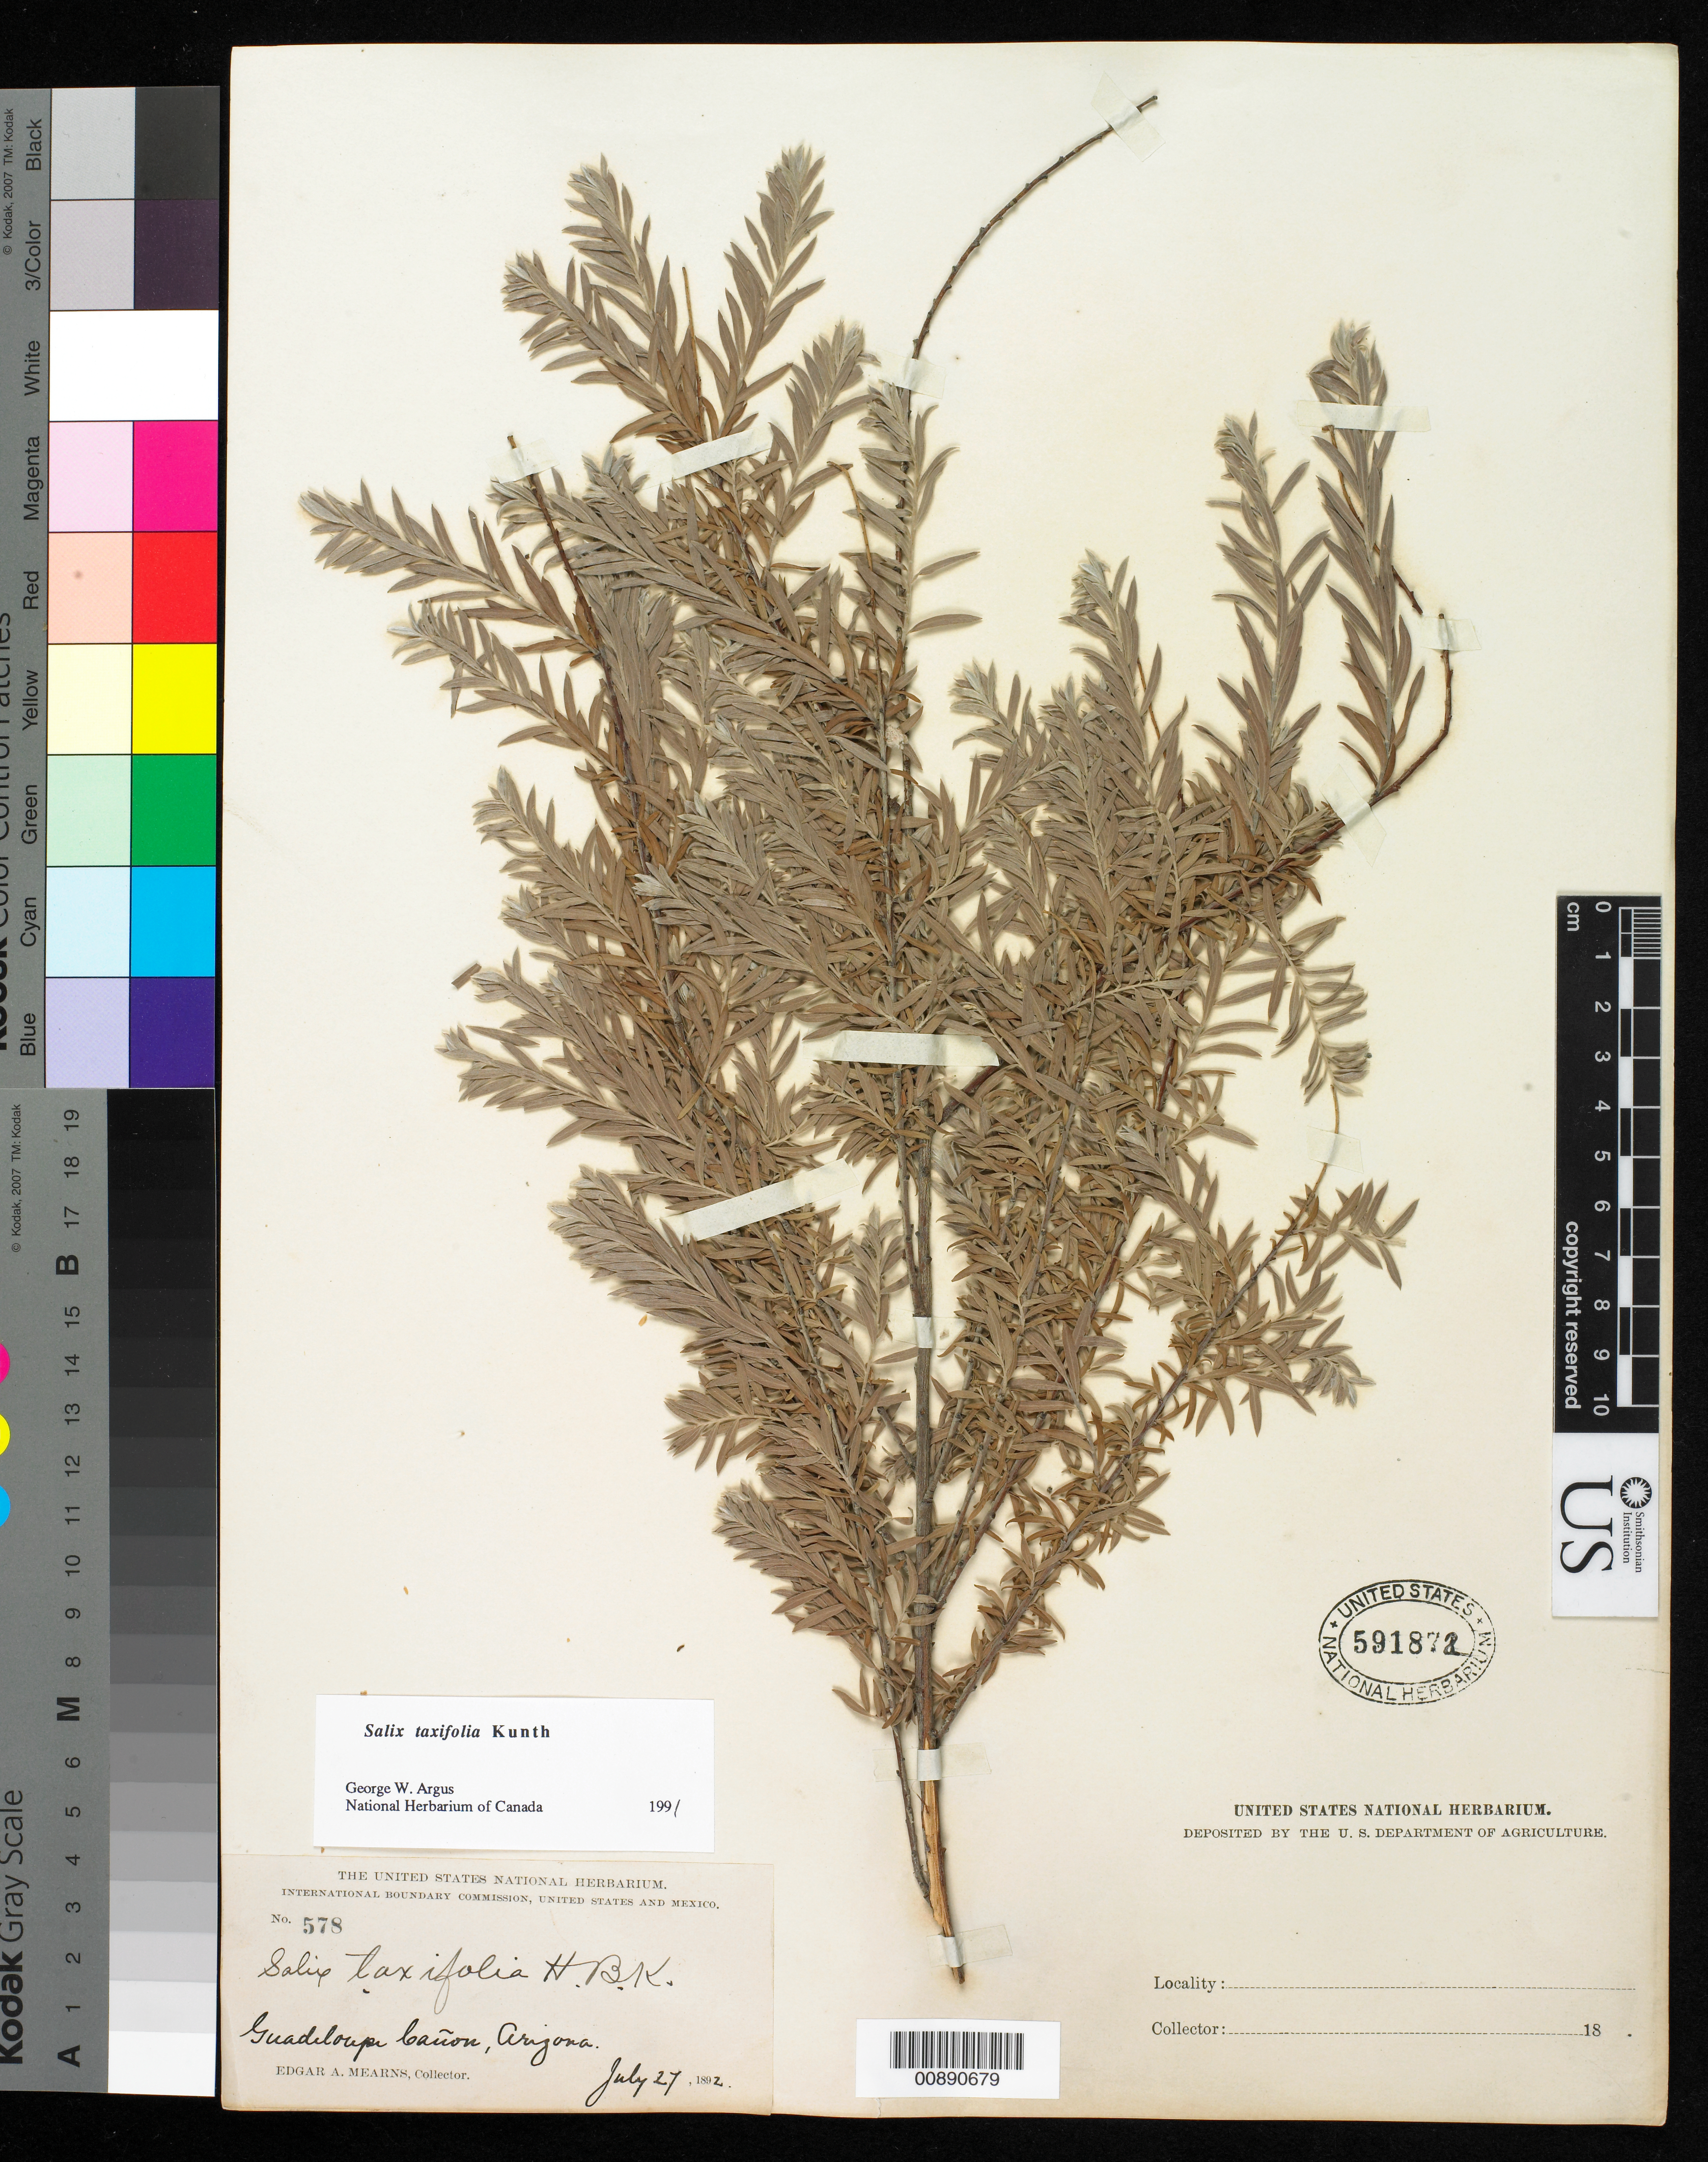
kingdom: Plantae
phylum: Tracheophyta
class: Magnoliopsida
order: Malpighiales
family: Salicaceae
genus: Salix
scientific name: Salix taxifolia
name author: Kunth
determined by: Argus, G. W.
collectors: E. A. Mearns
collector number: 578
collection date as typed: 27 Jul 1892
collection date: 1892-07-27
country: United States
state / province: Arizona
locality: Guadalupe Cañon, Arizona.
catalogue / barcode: US 591872